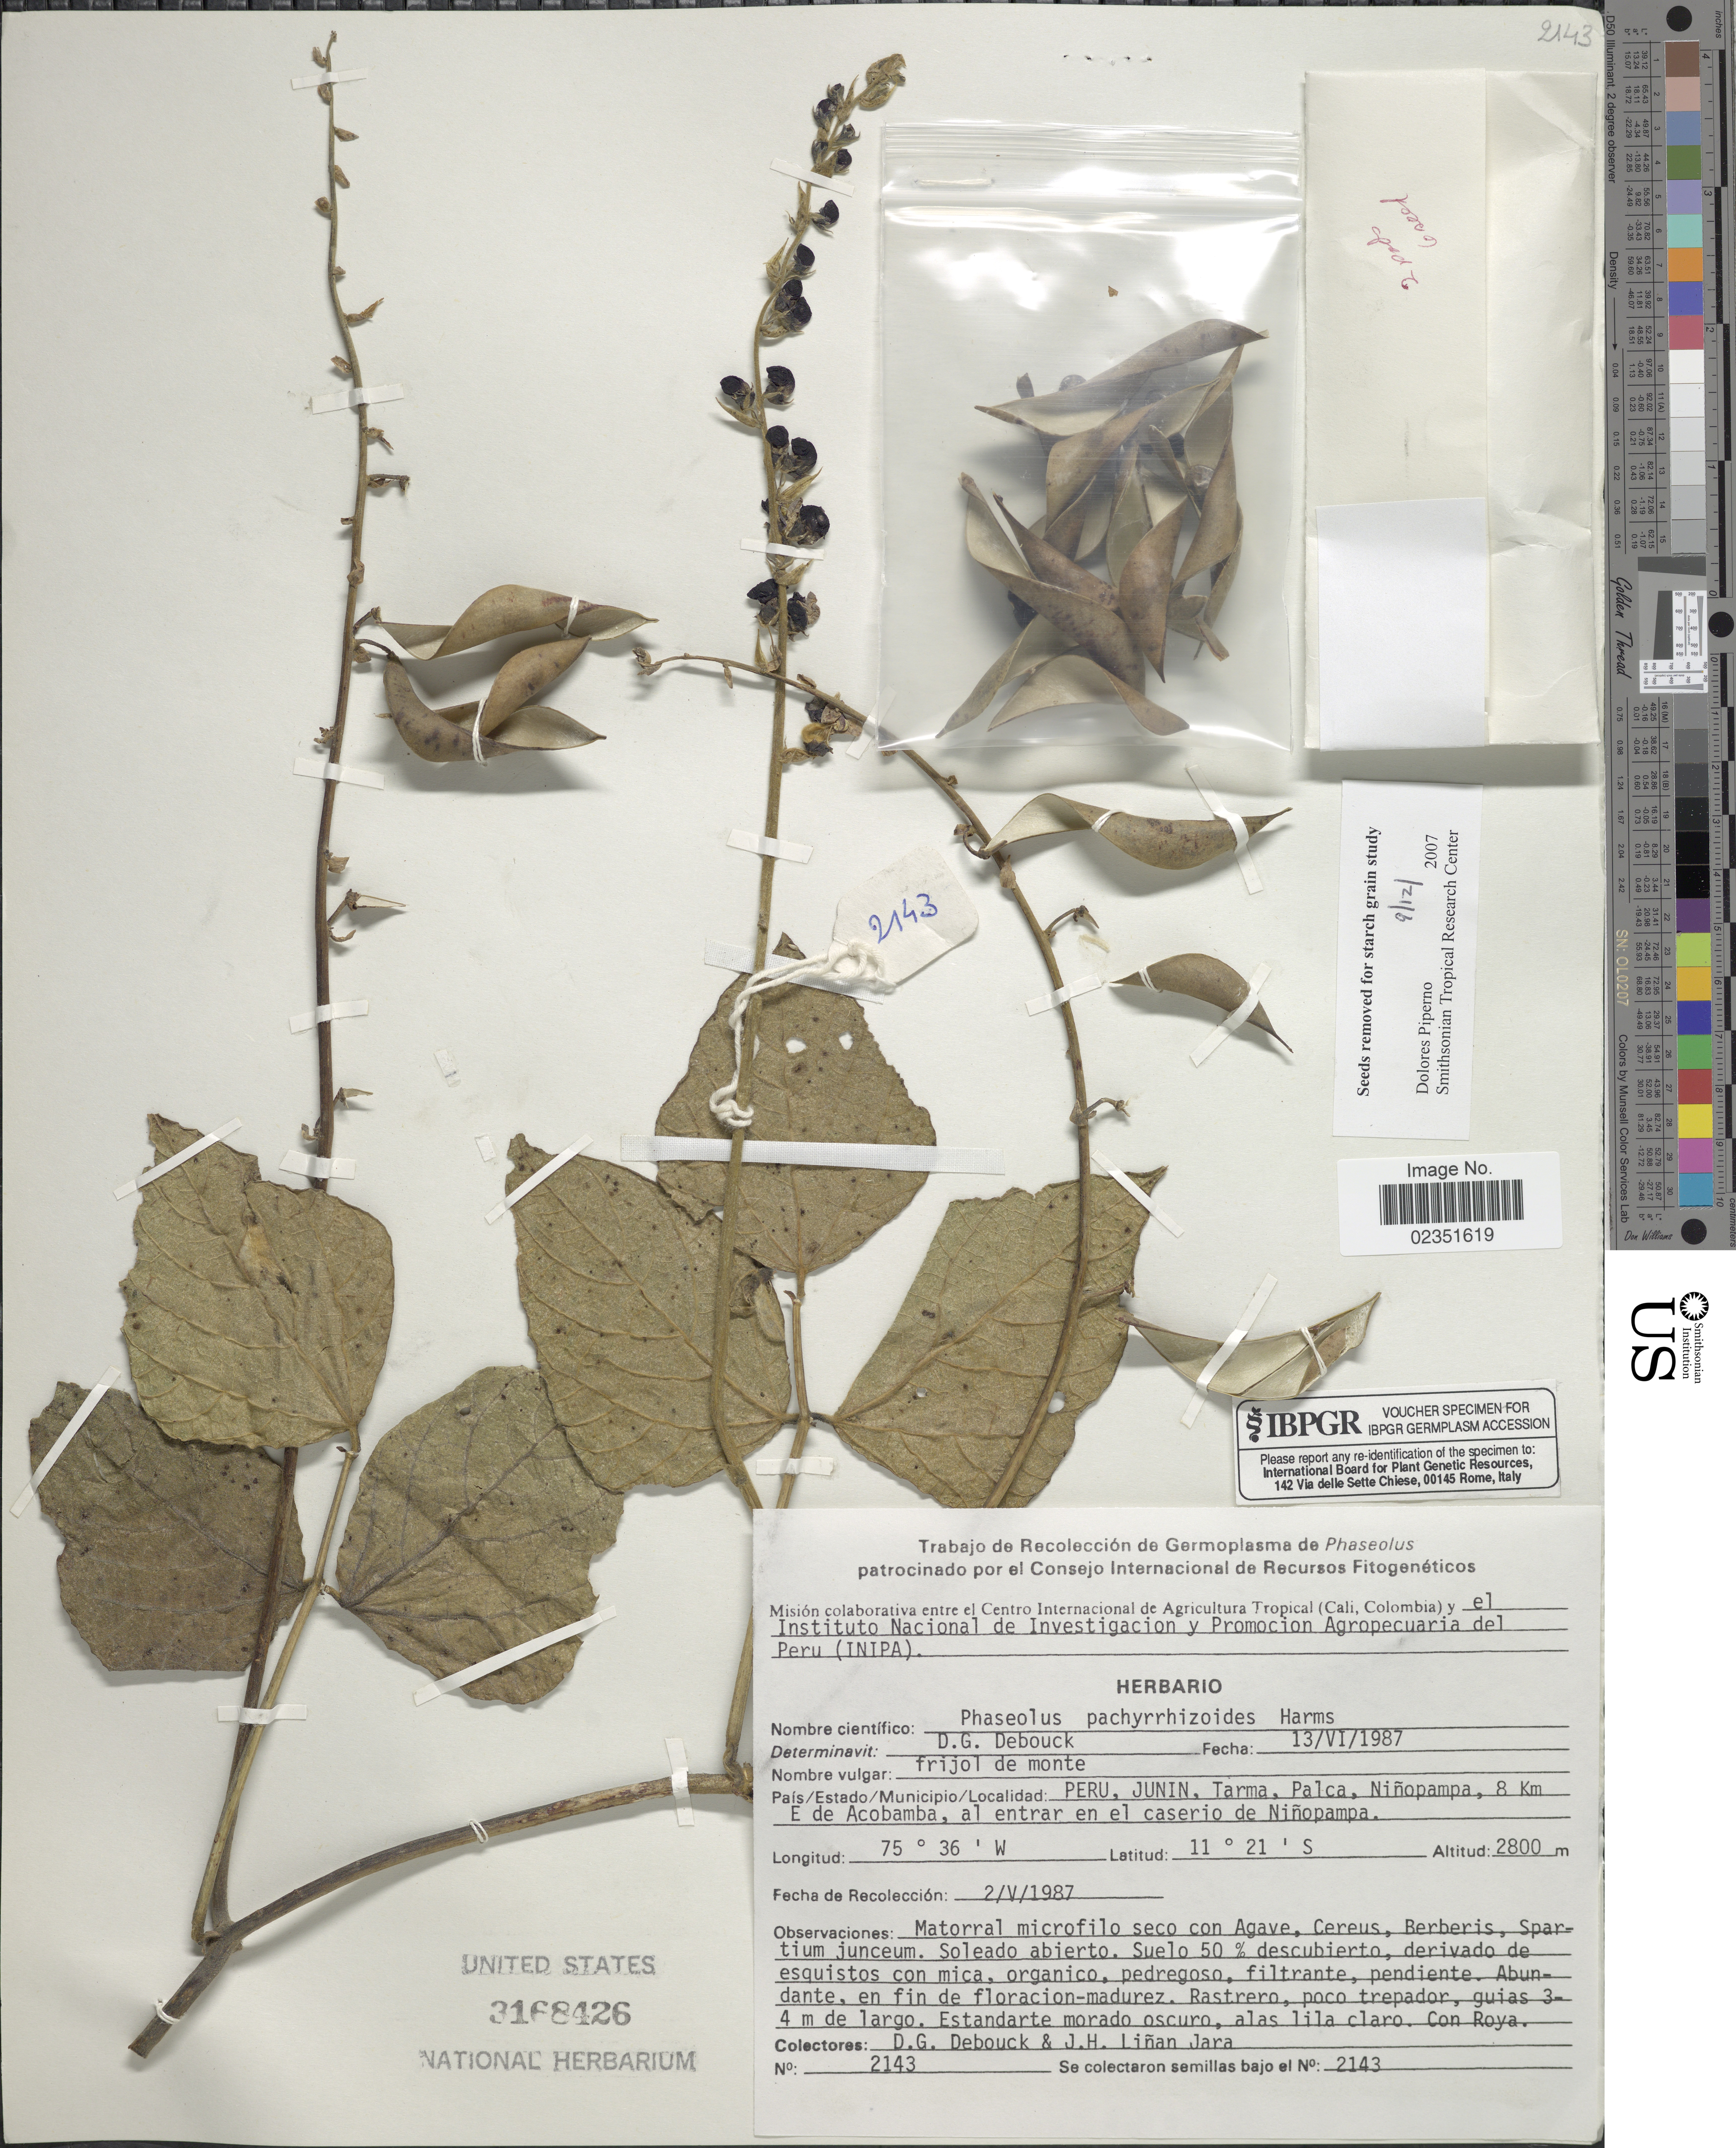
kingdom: Plantae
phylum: Tracheophyta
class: Magnoliopsida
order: Fabales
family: Fabaceae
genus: Phaseolus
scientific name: Phaseolus pachyrrhizoides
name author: Harms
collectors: D. Debouck & J. Liñan Jara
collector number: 2143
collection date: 1987-05-02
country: Peru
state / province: Junín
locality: Tarma, Palca, Ninopampa, 8 km E de Acobamba, al entrar en el caserio de Ninopampa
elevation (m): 2800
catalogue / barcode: US 3168426